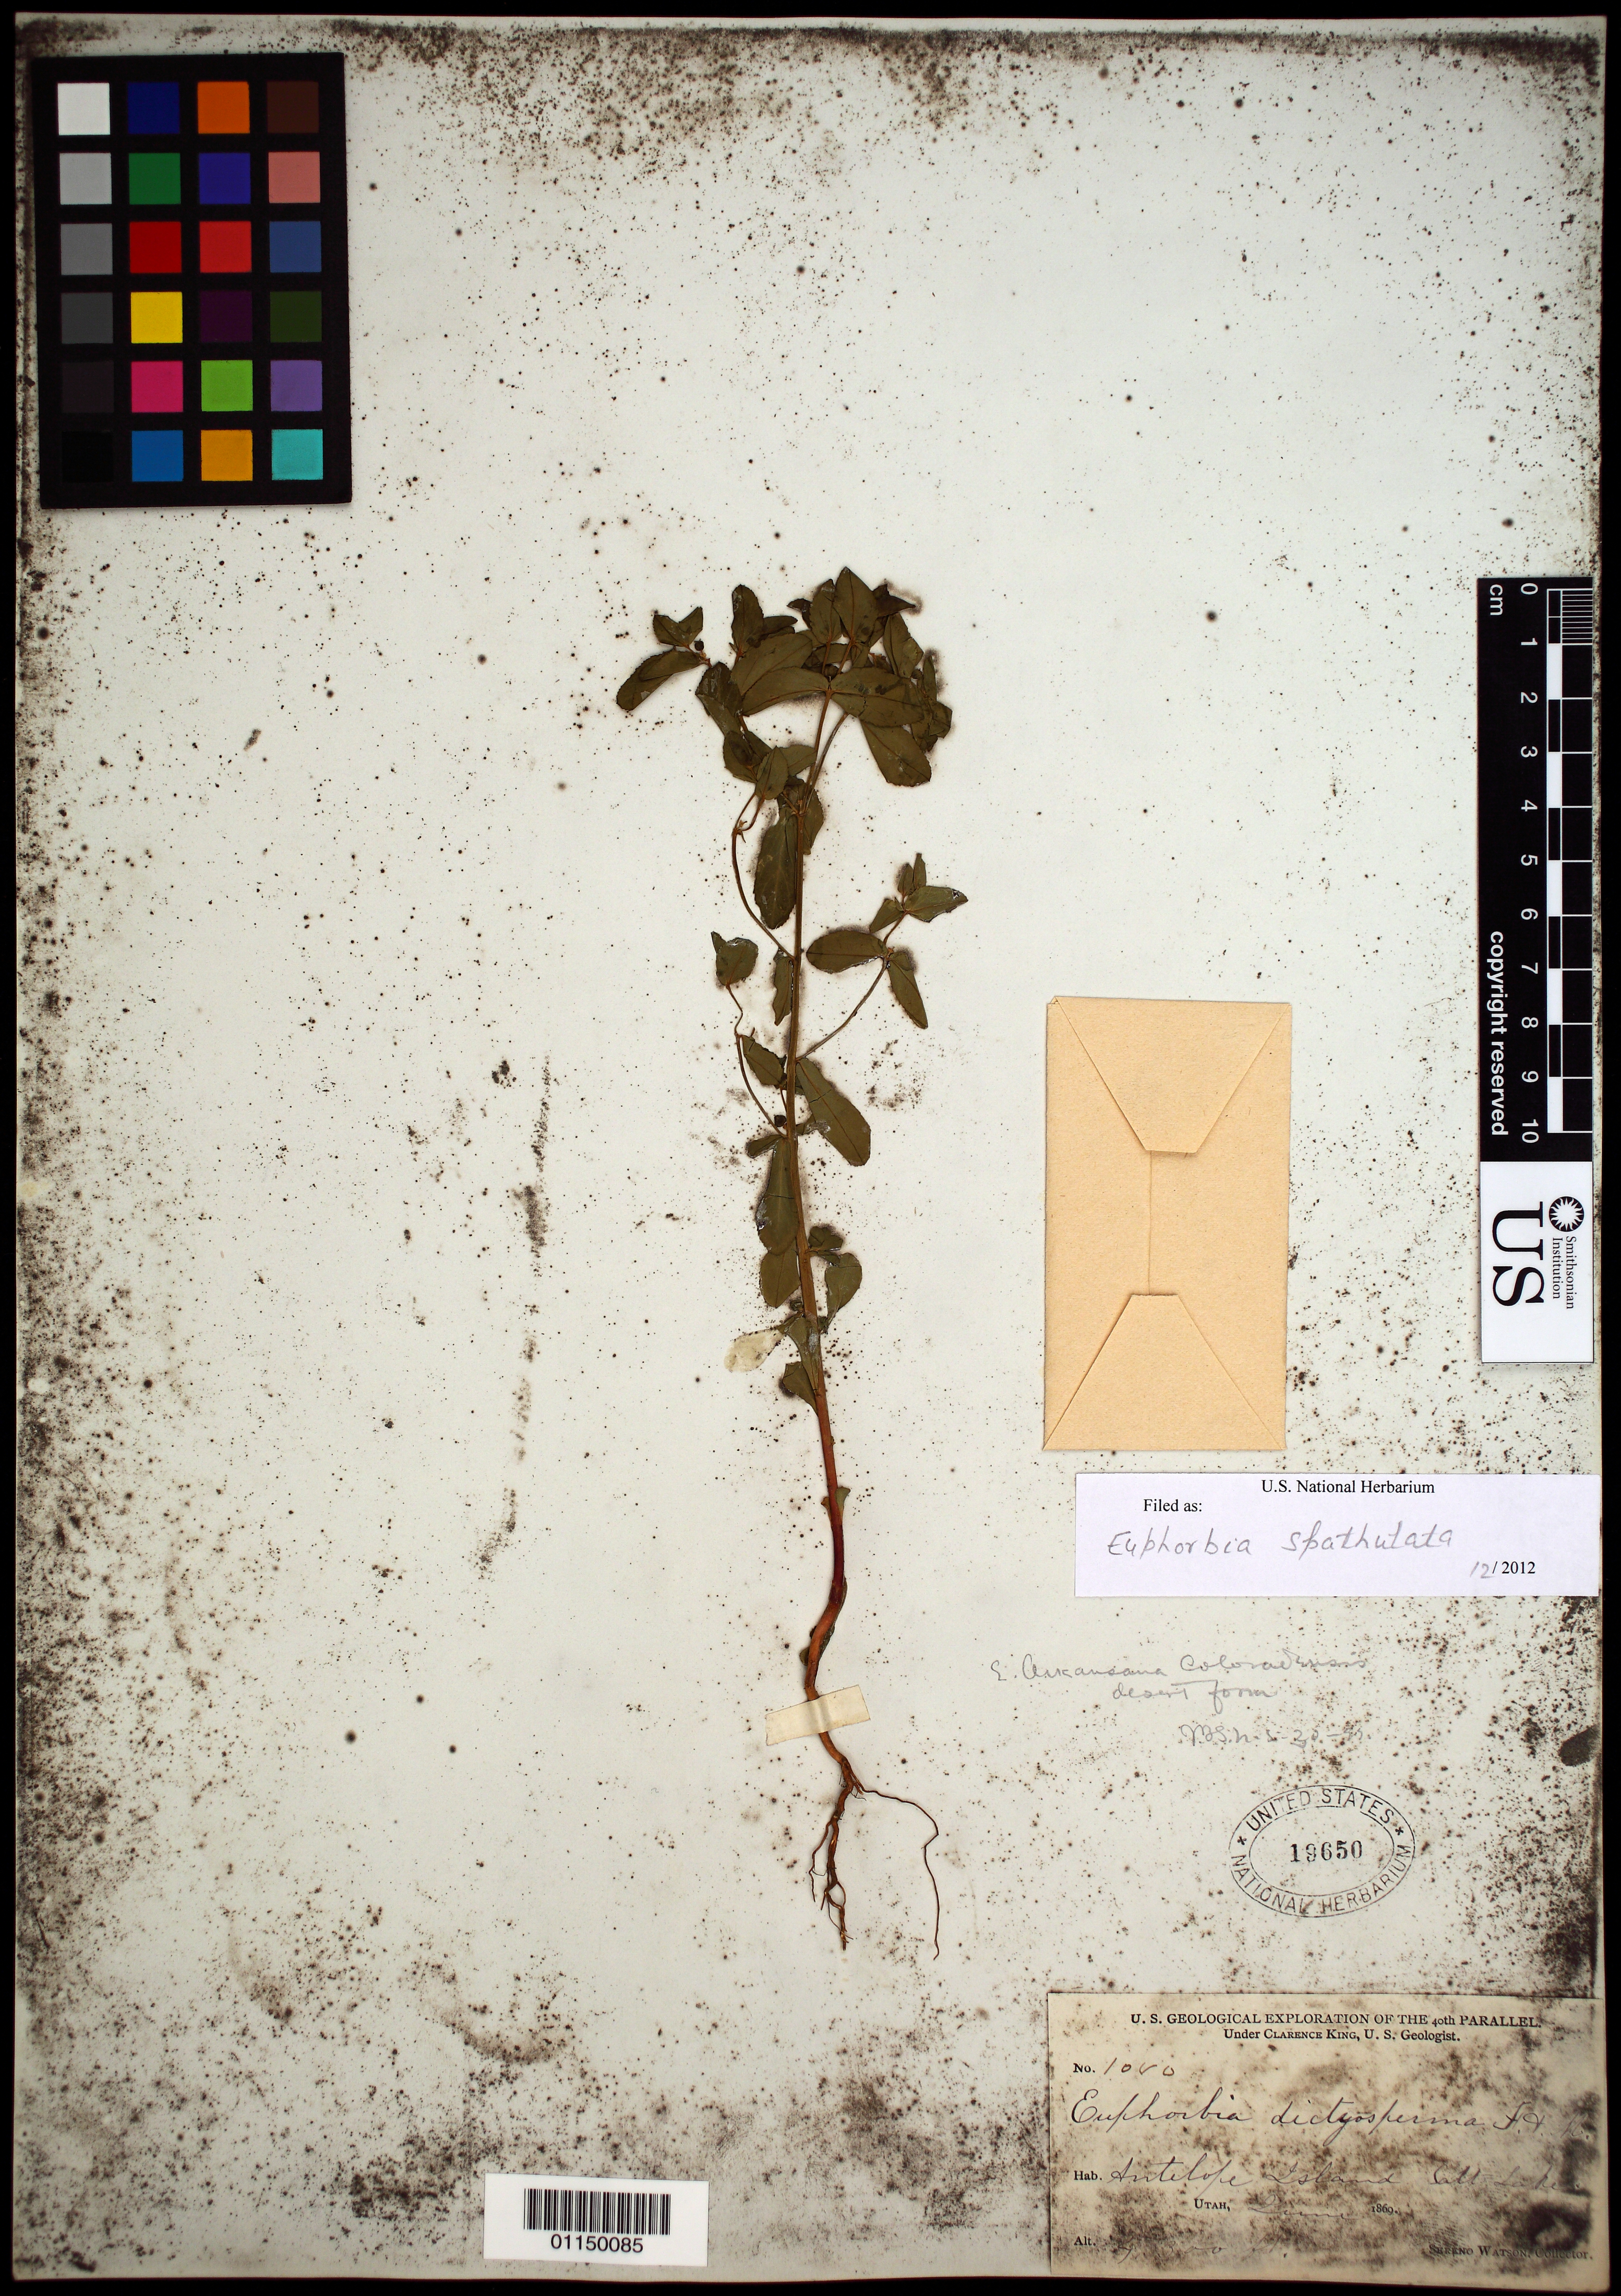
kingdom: Plantae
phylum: Tracheophyta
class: Magnoliopsida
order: Malpighiales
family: Euphorbiaceae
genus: Euphorbia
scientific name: Euphorbia spathulata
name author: Lam.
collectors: S. Watson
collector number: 1080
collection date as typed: Jun 1869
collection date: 1869-06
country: United States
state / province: Utah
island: Antelope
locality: Salt Lake.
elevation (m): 1311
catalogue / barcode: US 19650